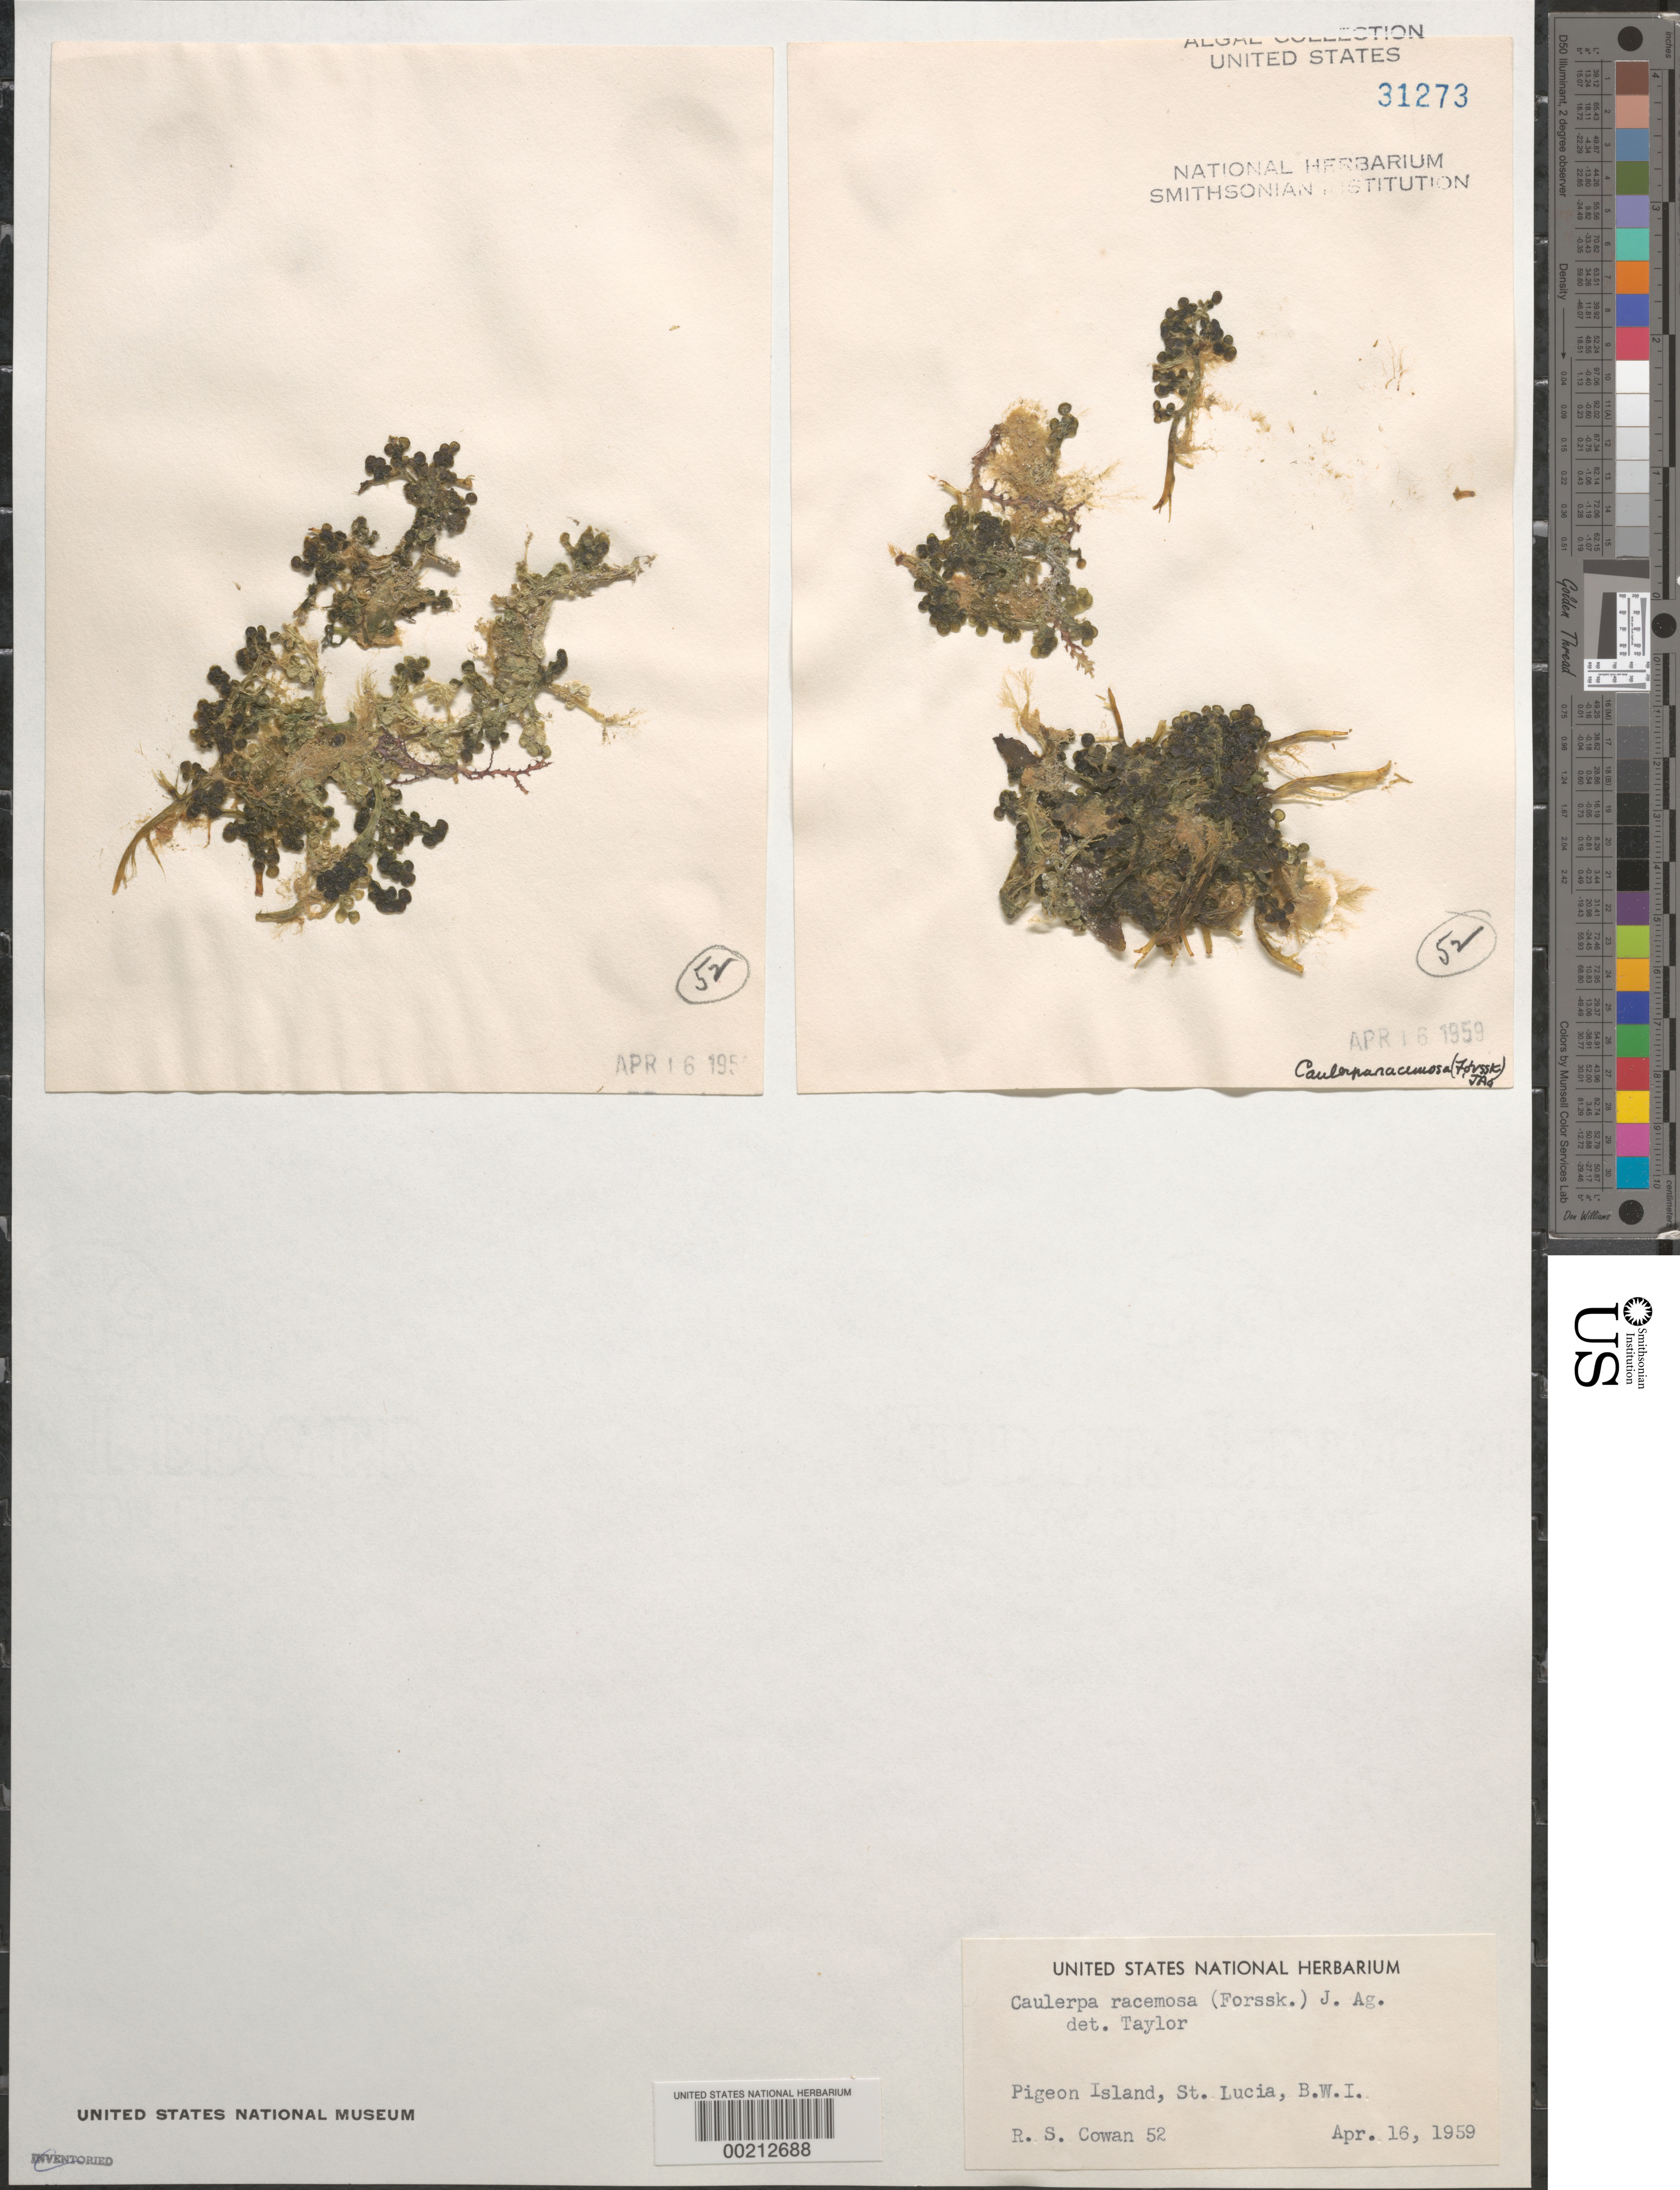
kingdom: Plantae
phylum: Chlorophyta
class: Ulvophyceae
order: Bryopsidales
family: Caulerpaceae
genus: Caulerpa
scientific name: Caulerpa racemosa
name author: (Forssk.) J. Agardh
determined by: Taylor, William R.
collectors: R. S. Cowan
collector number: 52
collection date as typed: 16 Apr 1959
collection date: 1959-04-16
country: St. Lucia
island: Pigeon Island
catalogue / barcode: US 31273